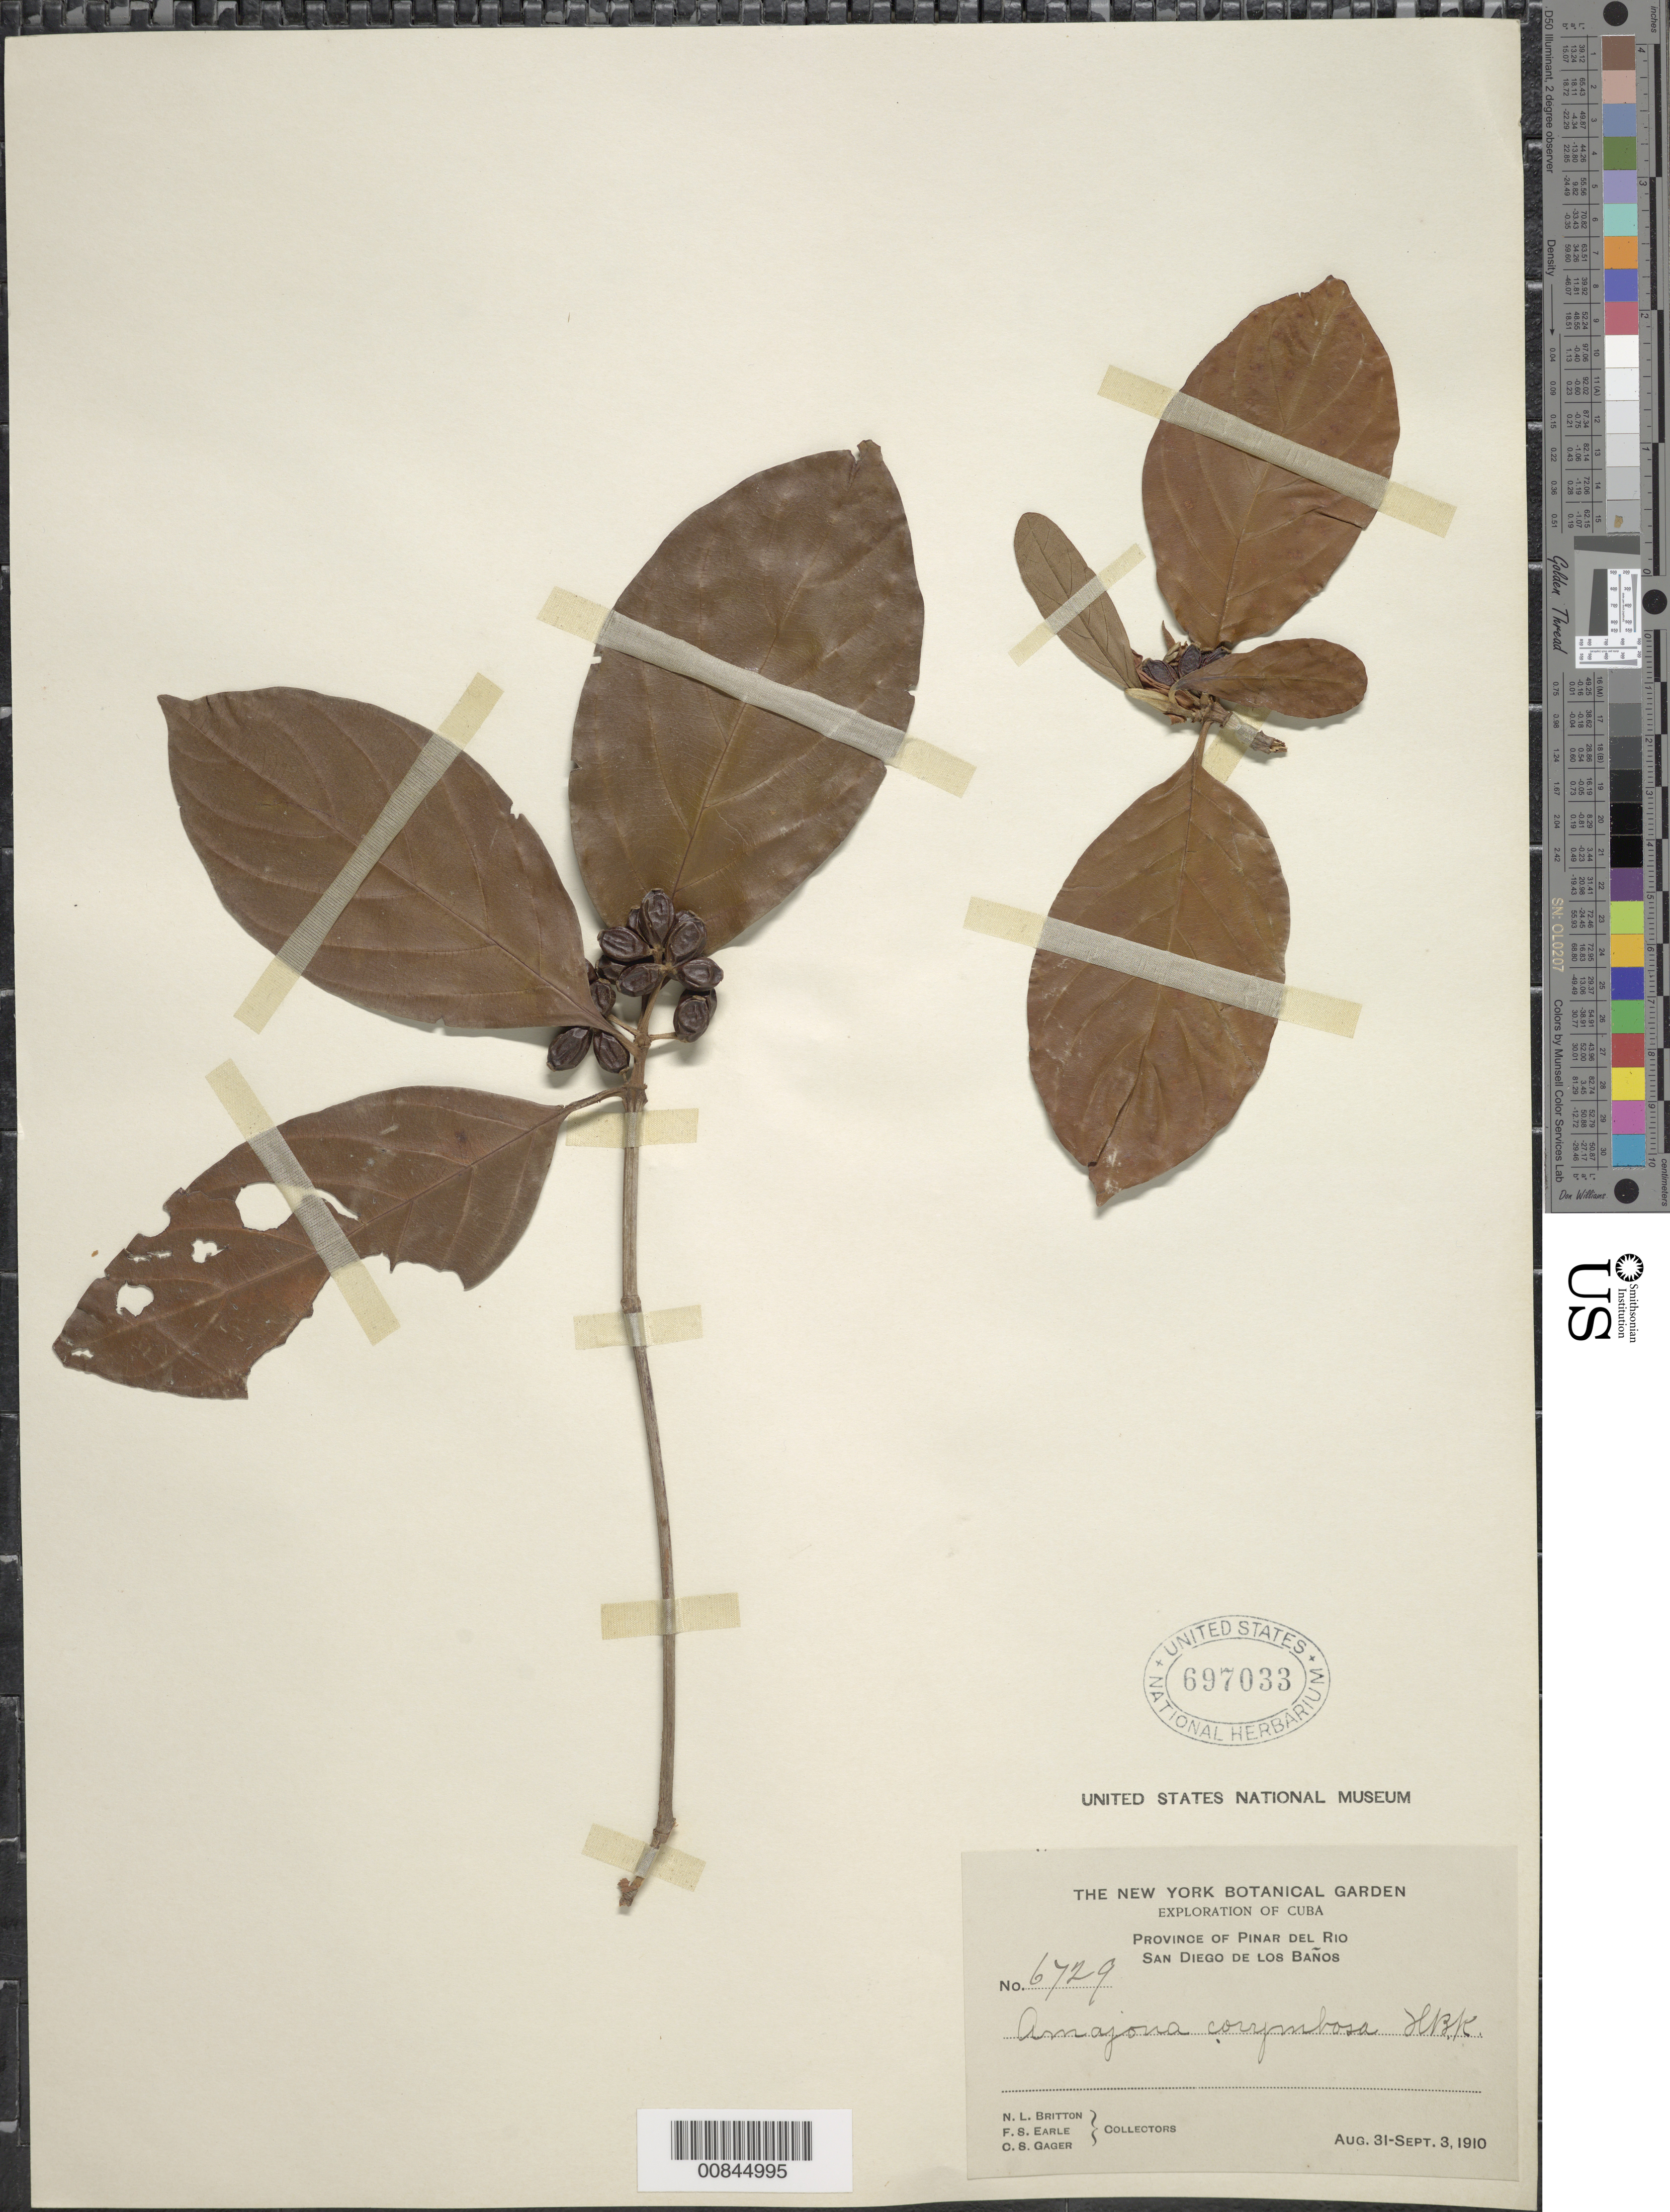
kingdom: Plantae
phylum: Tracheophyta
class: Magnoliopsida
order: Gentianales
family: Rubiaceae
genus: Amaioua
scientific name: Amaioua corymbosa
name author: Kunth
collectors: N. Britton, F. S. Earle & C. Gager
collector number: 6729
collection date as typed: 31 Aug 1910 to 03 Sep 1910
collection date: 1910-08-31/1910-09-03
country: Cuba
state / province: Pinar del Río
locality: San Diego de los Banos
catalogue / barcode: US 697033